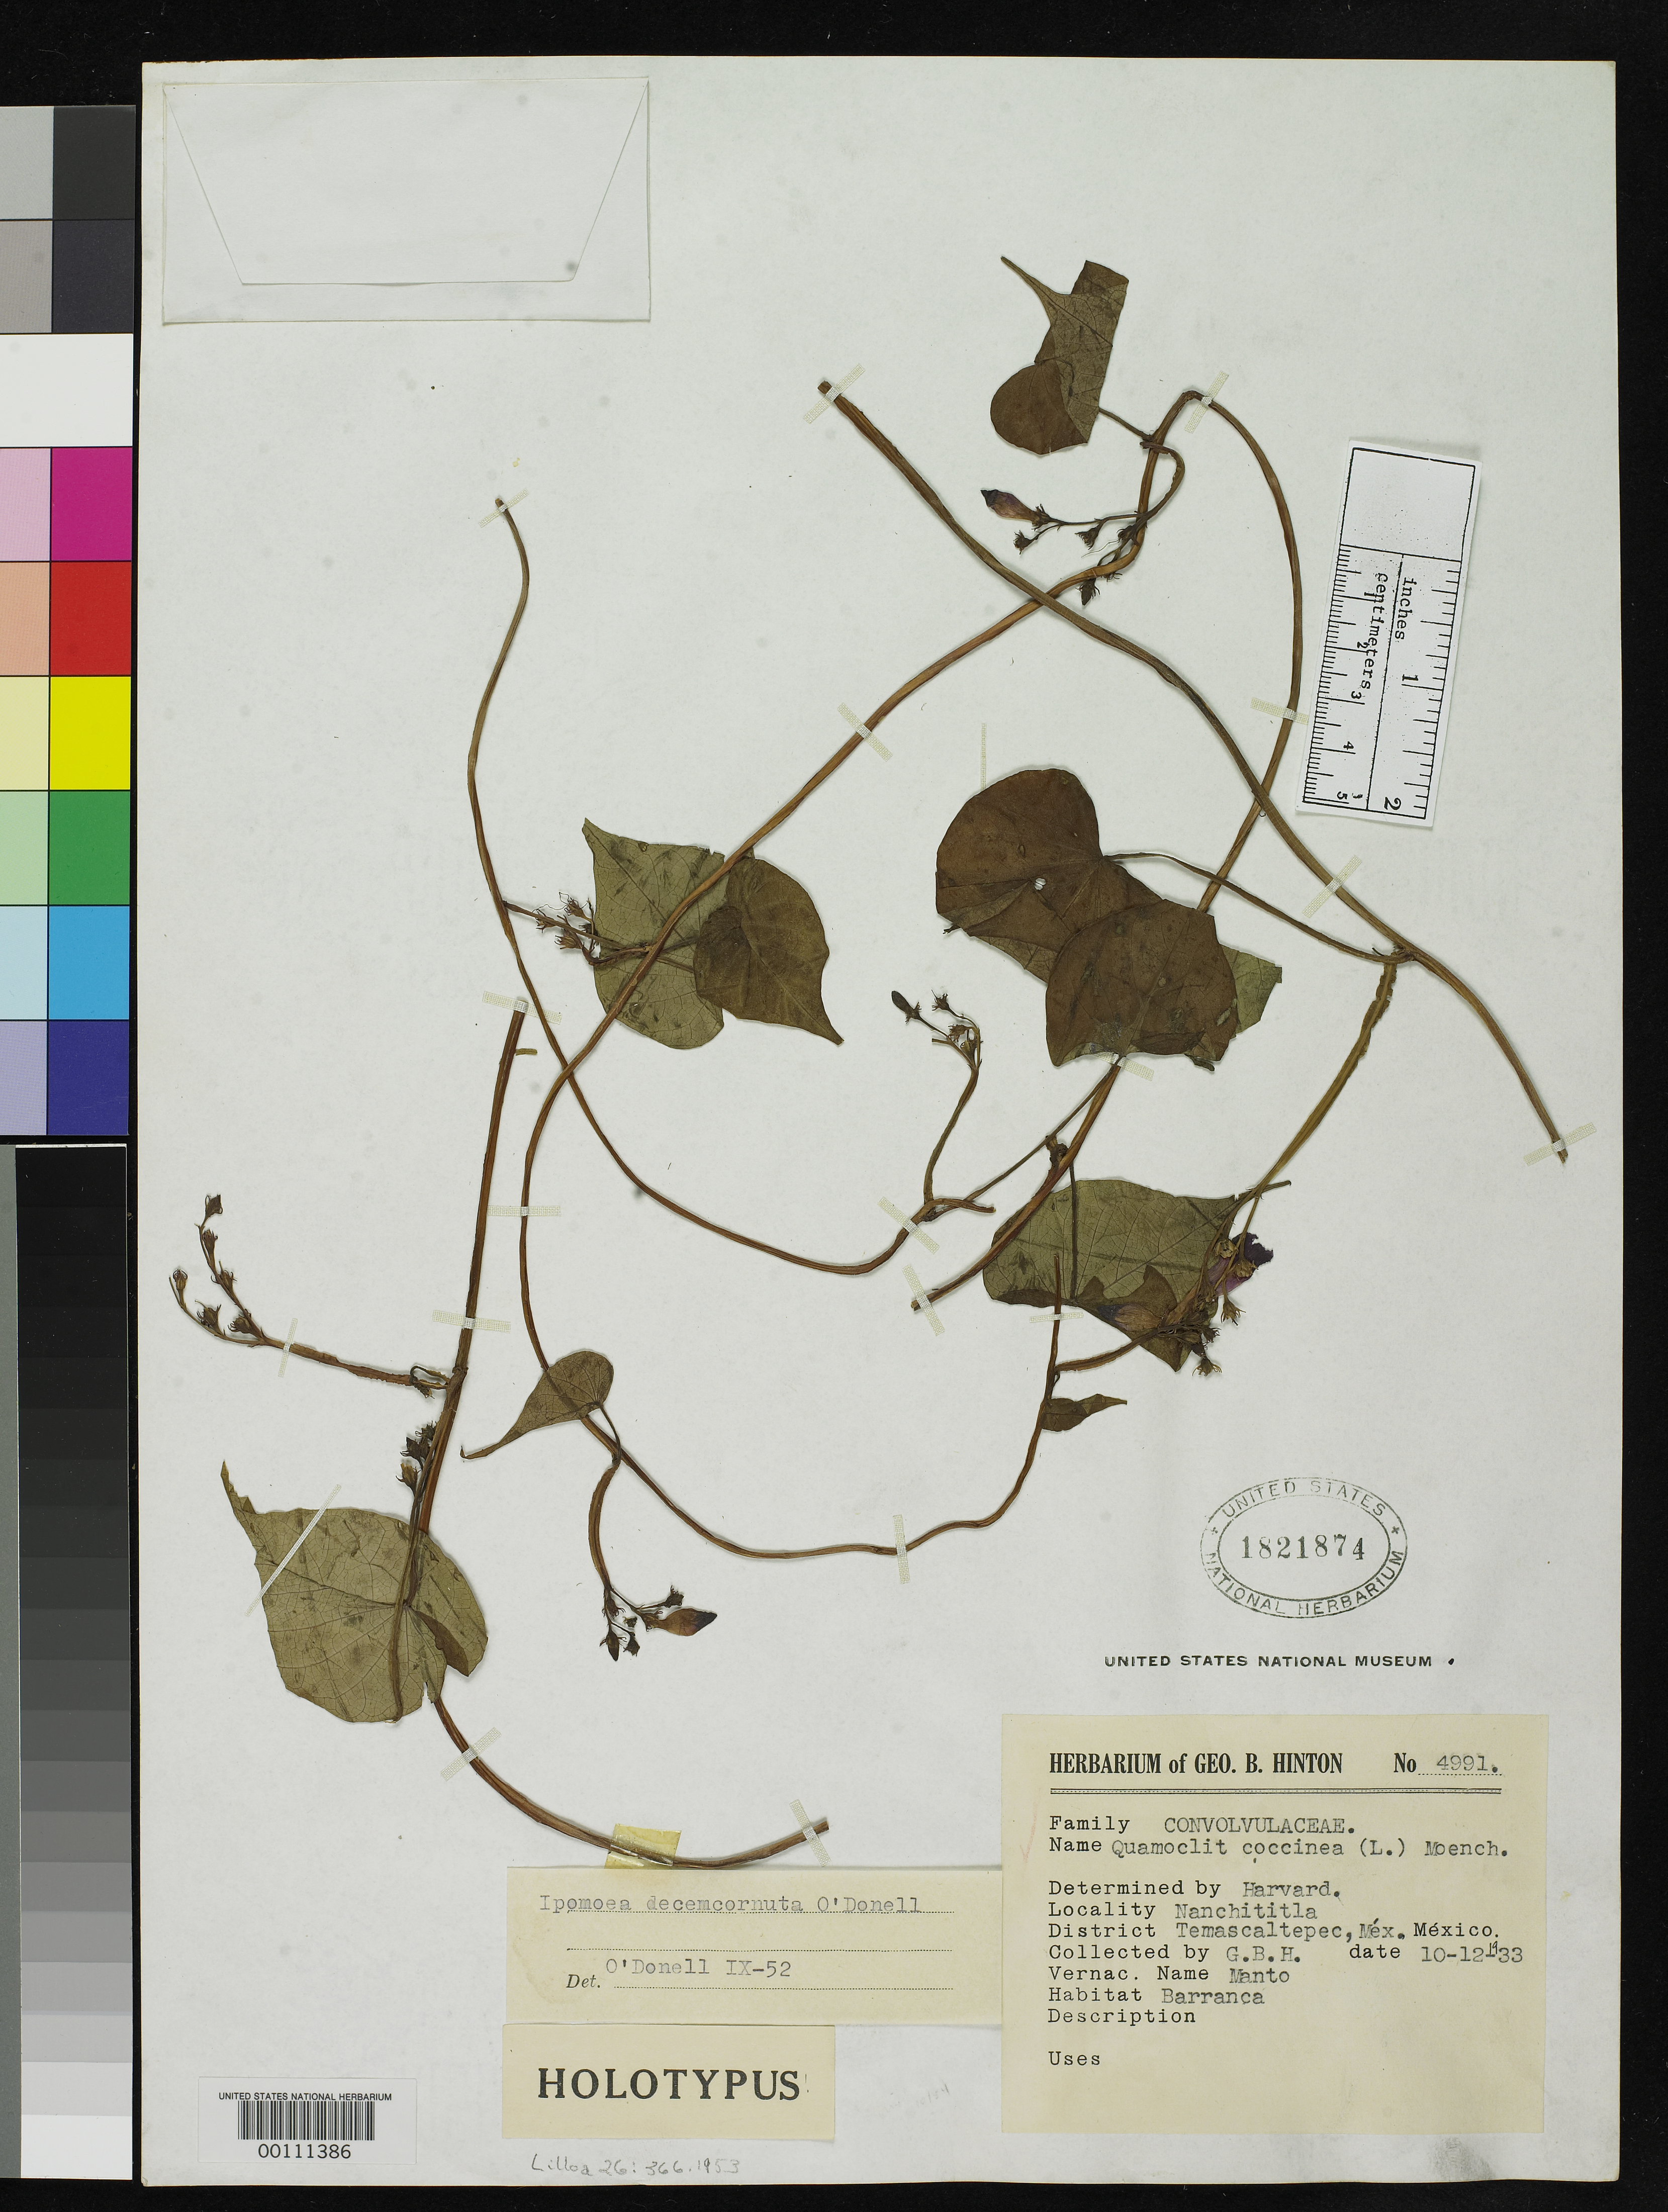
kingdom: Plantae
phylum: Tracheophyta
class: Magnoliopsida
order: Solanales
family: Convolvulaceae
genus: Ipomoea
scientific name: Ipomoea decemcornuta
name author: O'Donell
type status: Holotype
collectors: G. B. Hinton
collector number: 4991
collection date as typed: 10 Dec 1933 or 12 Oct 1933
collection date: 1933-10-12 or 1933-12-10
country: Mexico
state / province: México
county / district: Temascaltepec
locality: Nanchititla.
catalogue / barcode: US 1821874